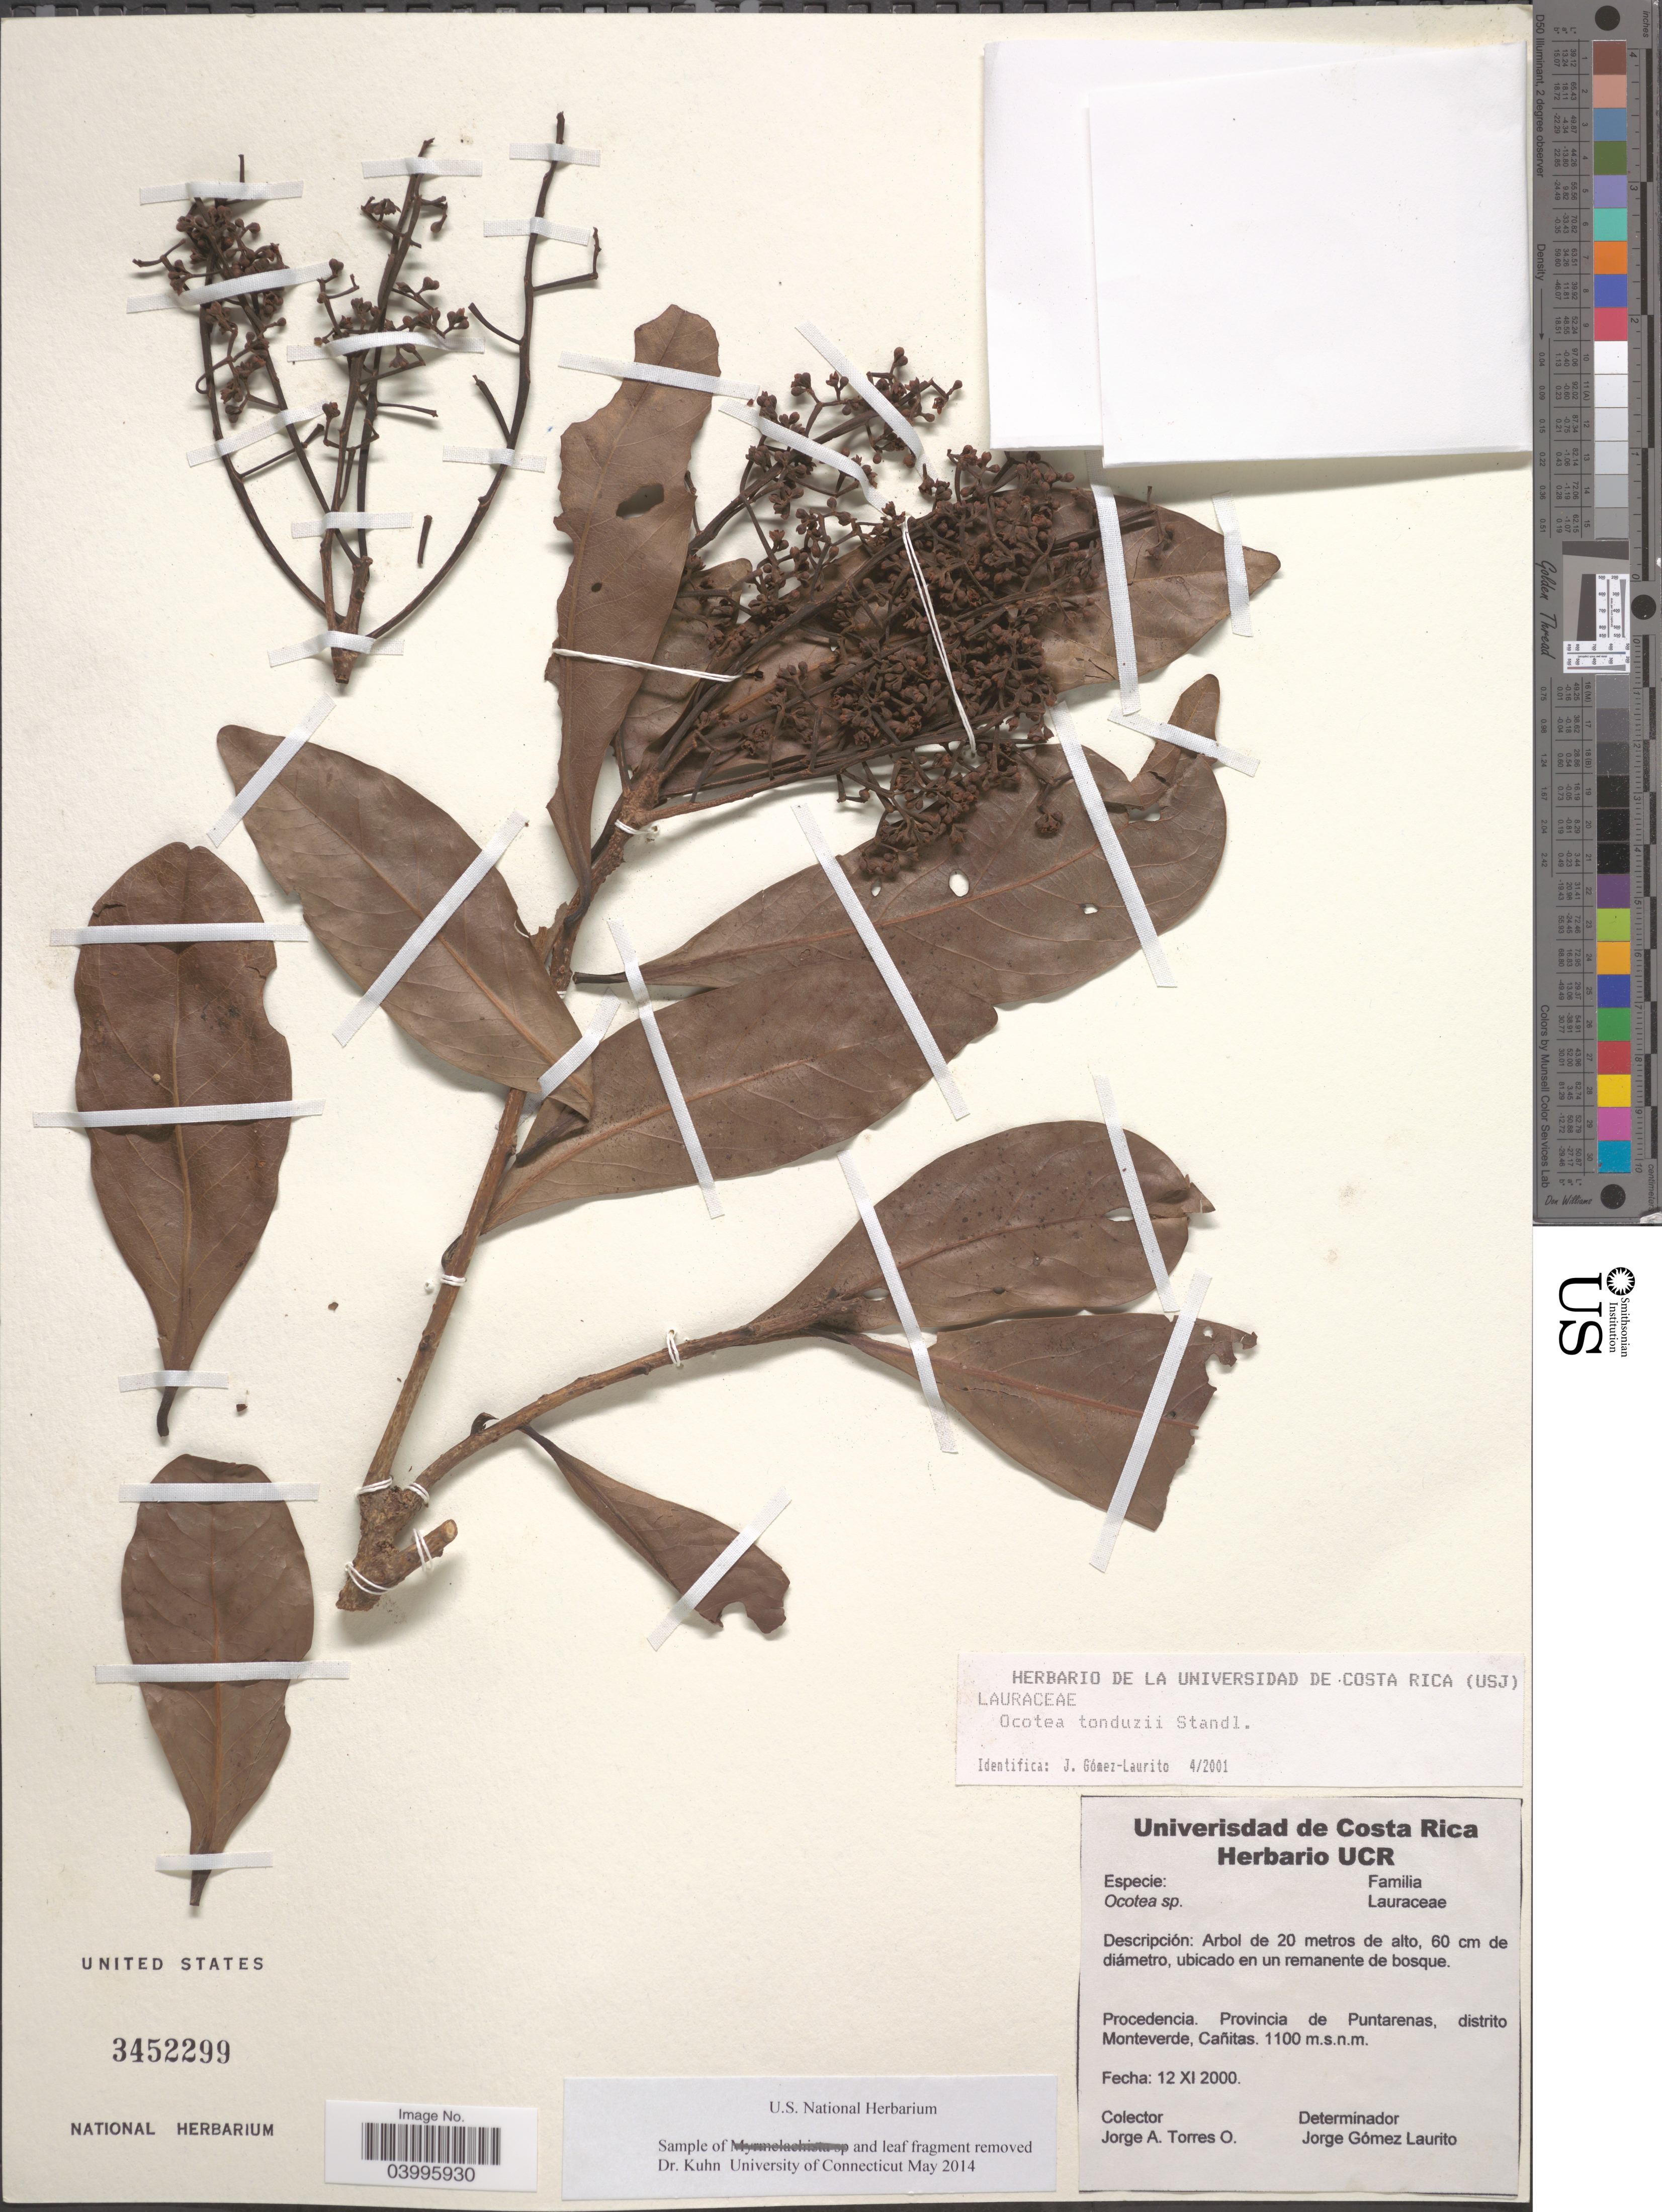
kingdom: Plantae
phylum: Tracheophyta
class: Magnoliopsida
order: Laurales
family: Lauraceae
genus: Ocotea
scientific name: Ocotea tonduzii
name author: Standl.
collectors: A. Jorge & O. Torres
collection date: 2000-11-12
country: Costa Rica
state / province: Puntarenas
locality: Procedencia. Distrito Monteverde, Cañitas.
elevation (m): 1100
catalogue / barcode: US 3452299